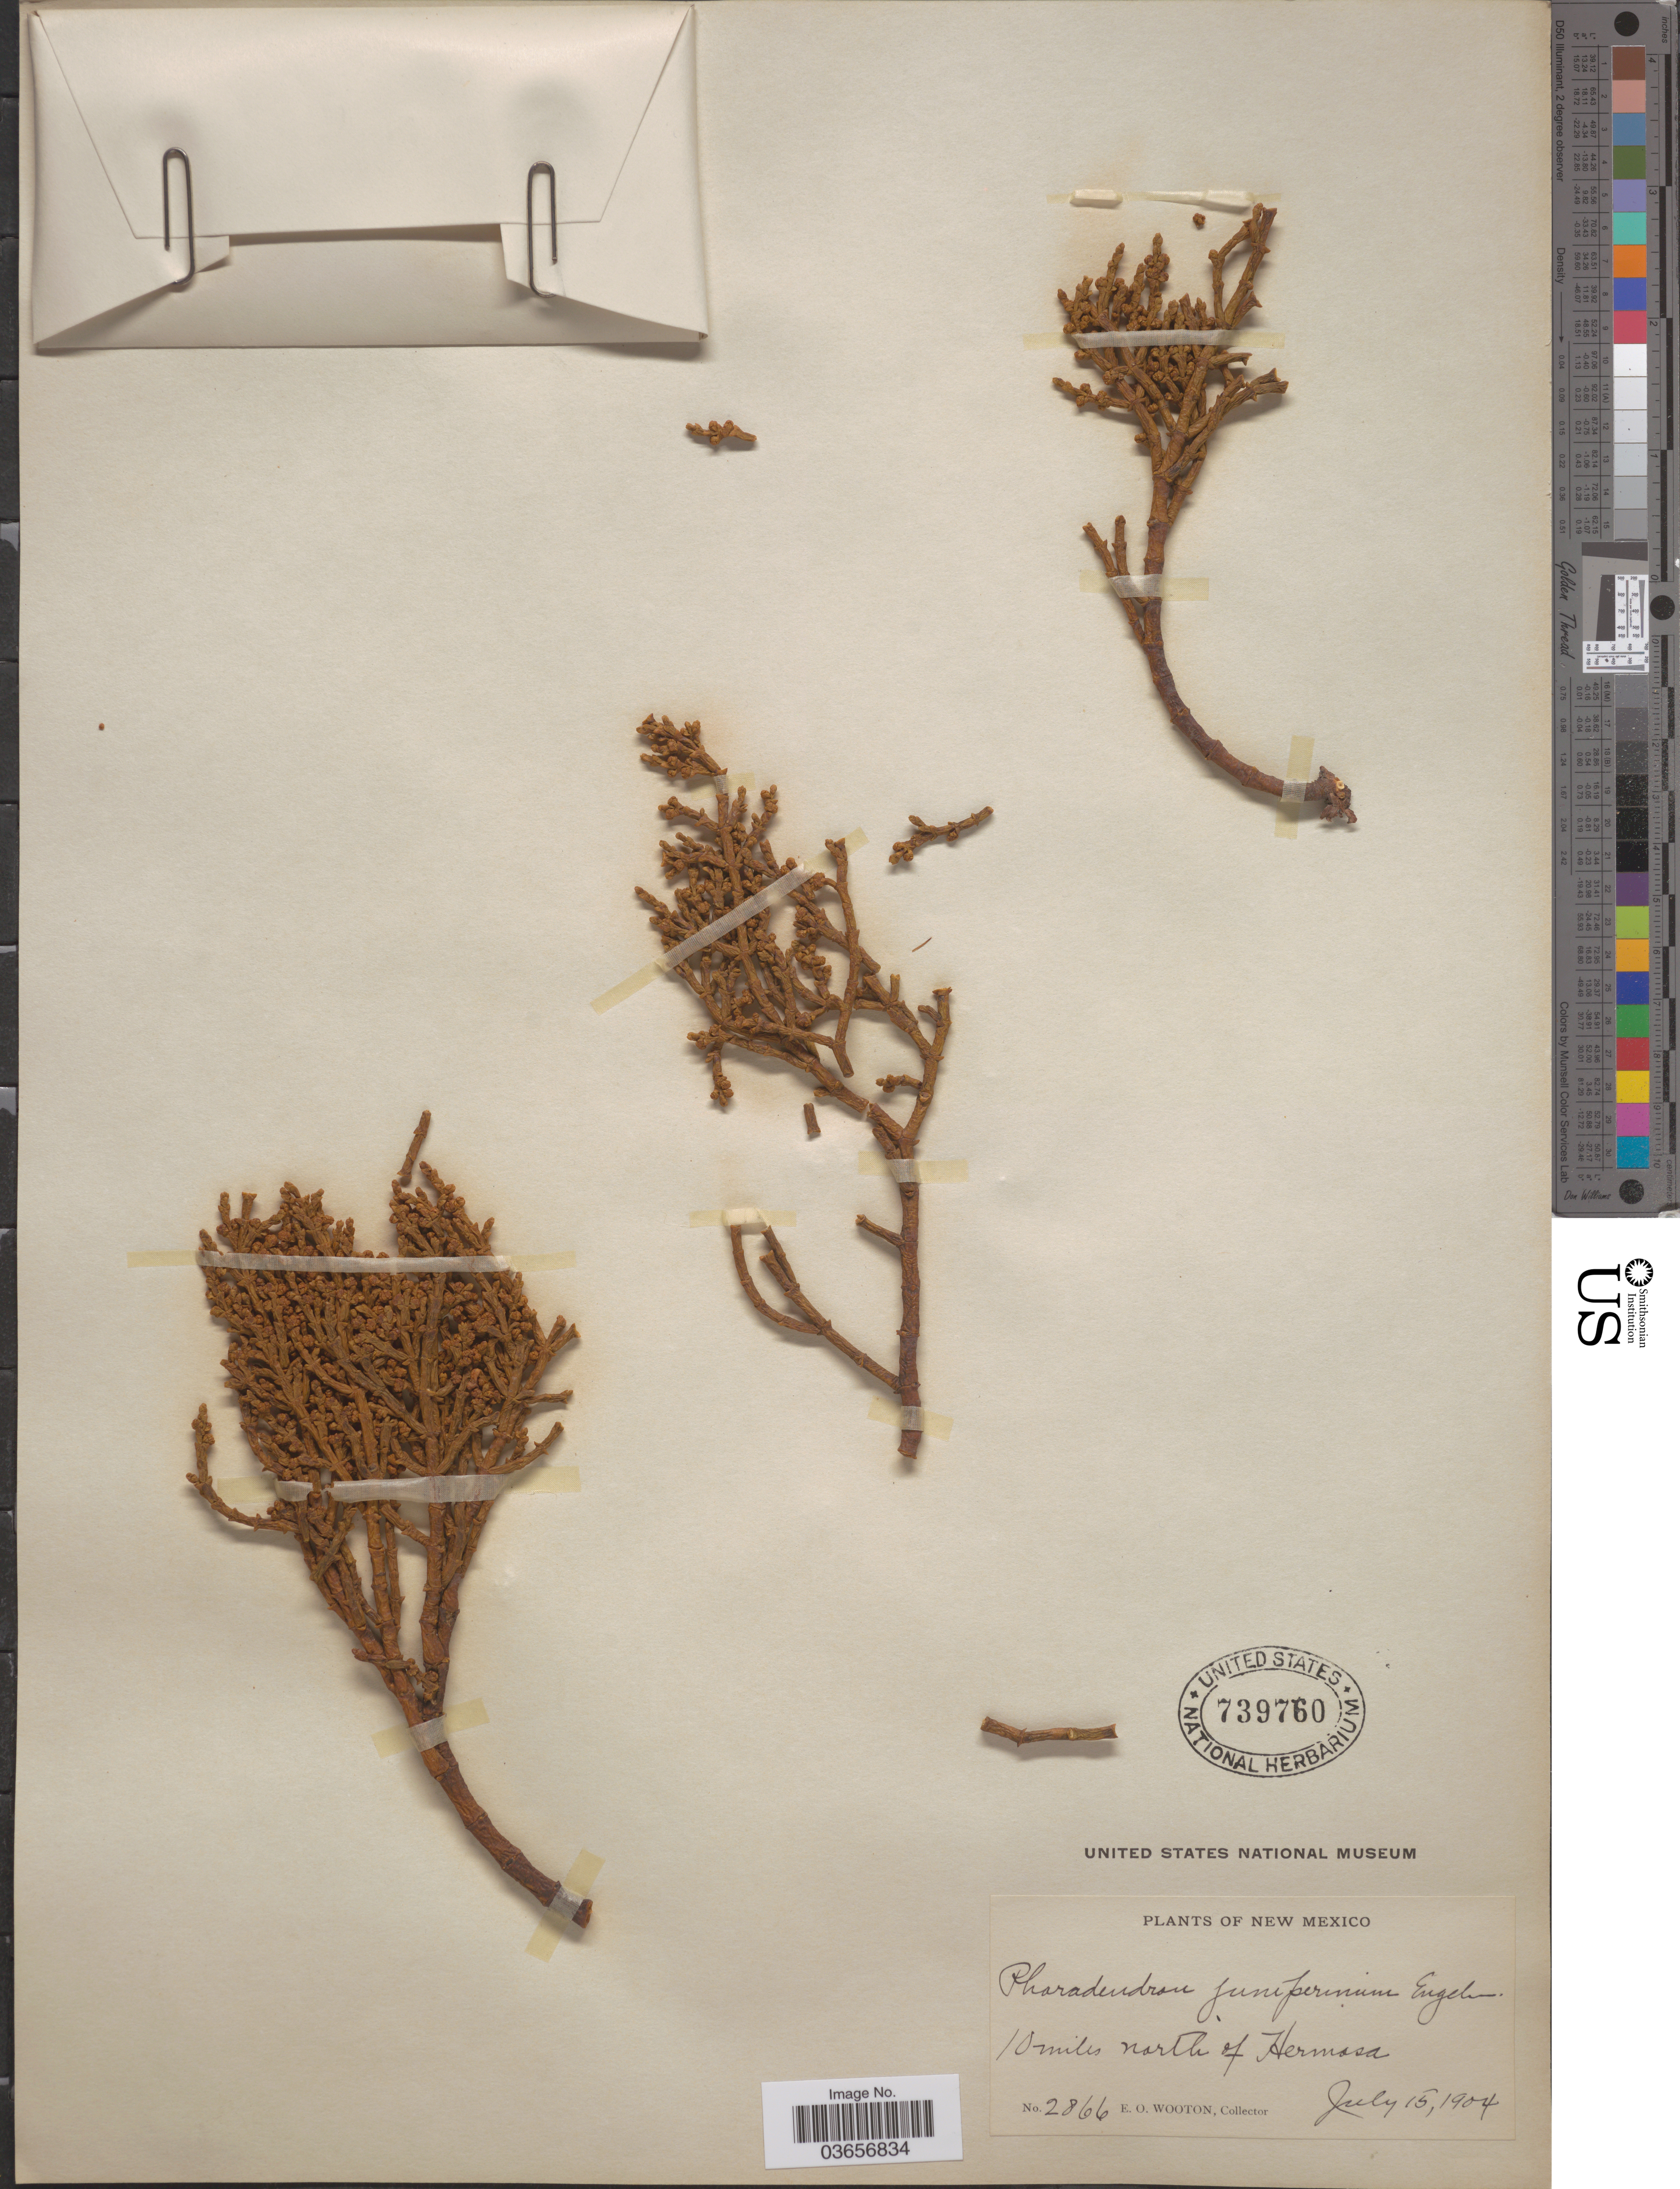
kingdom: Plantae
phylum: Tracheophyta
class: Magnoliopsida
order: Santalales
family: Viscaceae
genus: Phoradendron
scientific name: Phoradendron juniperinum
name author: Engelm. ex A. Gray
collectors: E. O. Wooton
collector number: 2866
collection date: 1904-07-15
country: United States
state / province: New Mexico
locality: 10 miles north of Hermosa.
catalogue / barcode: US 739760